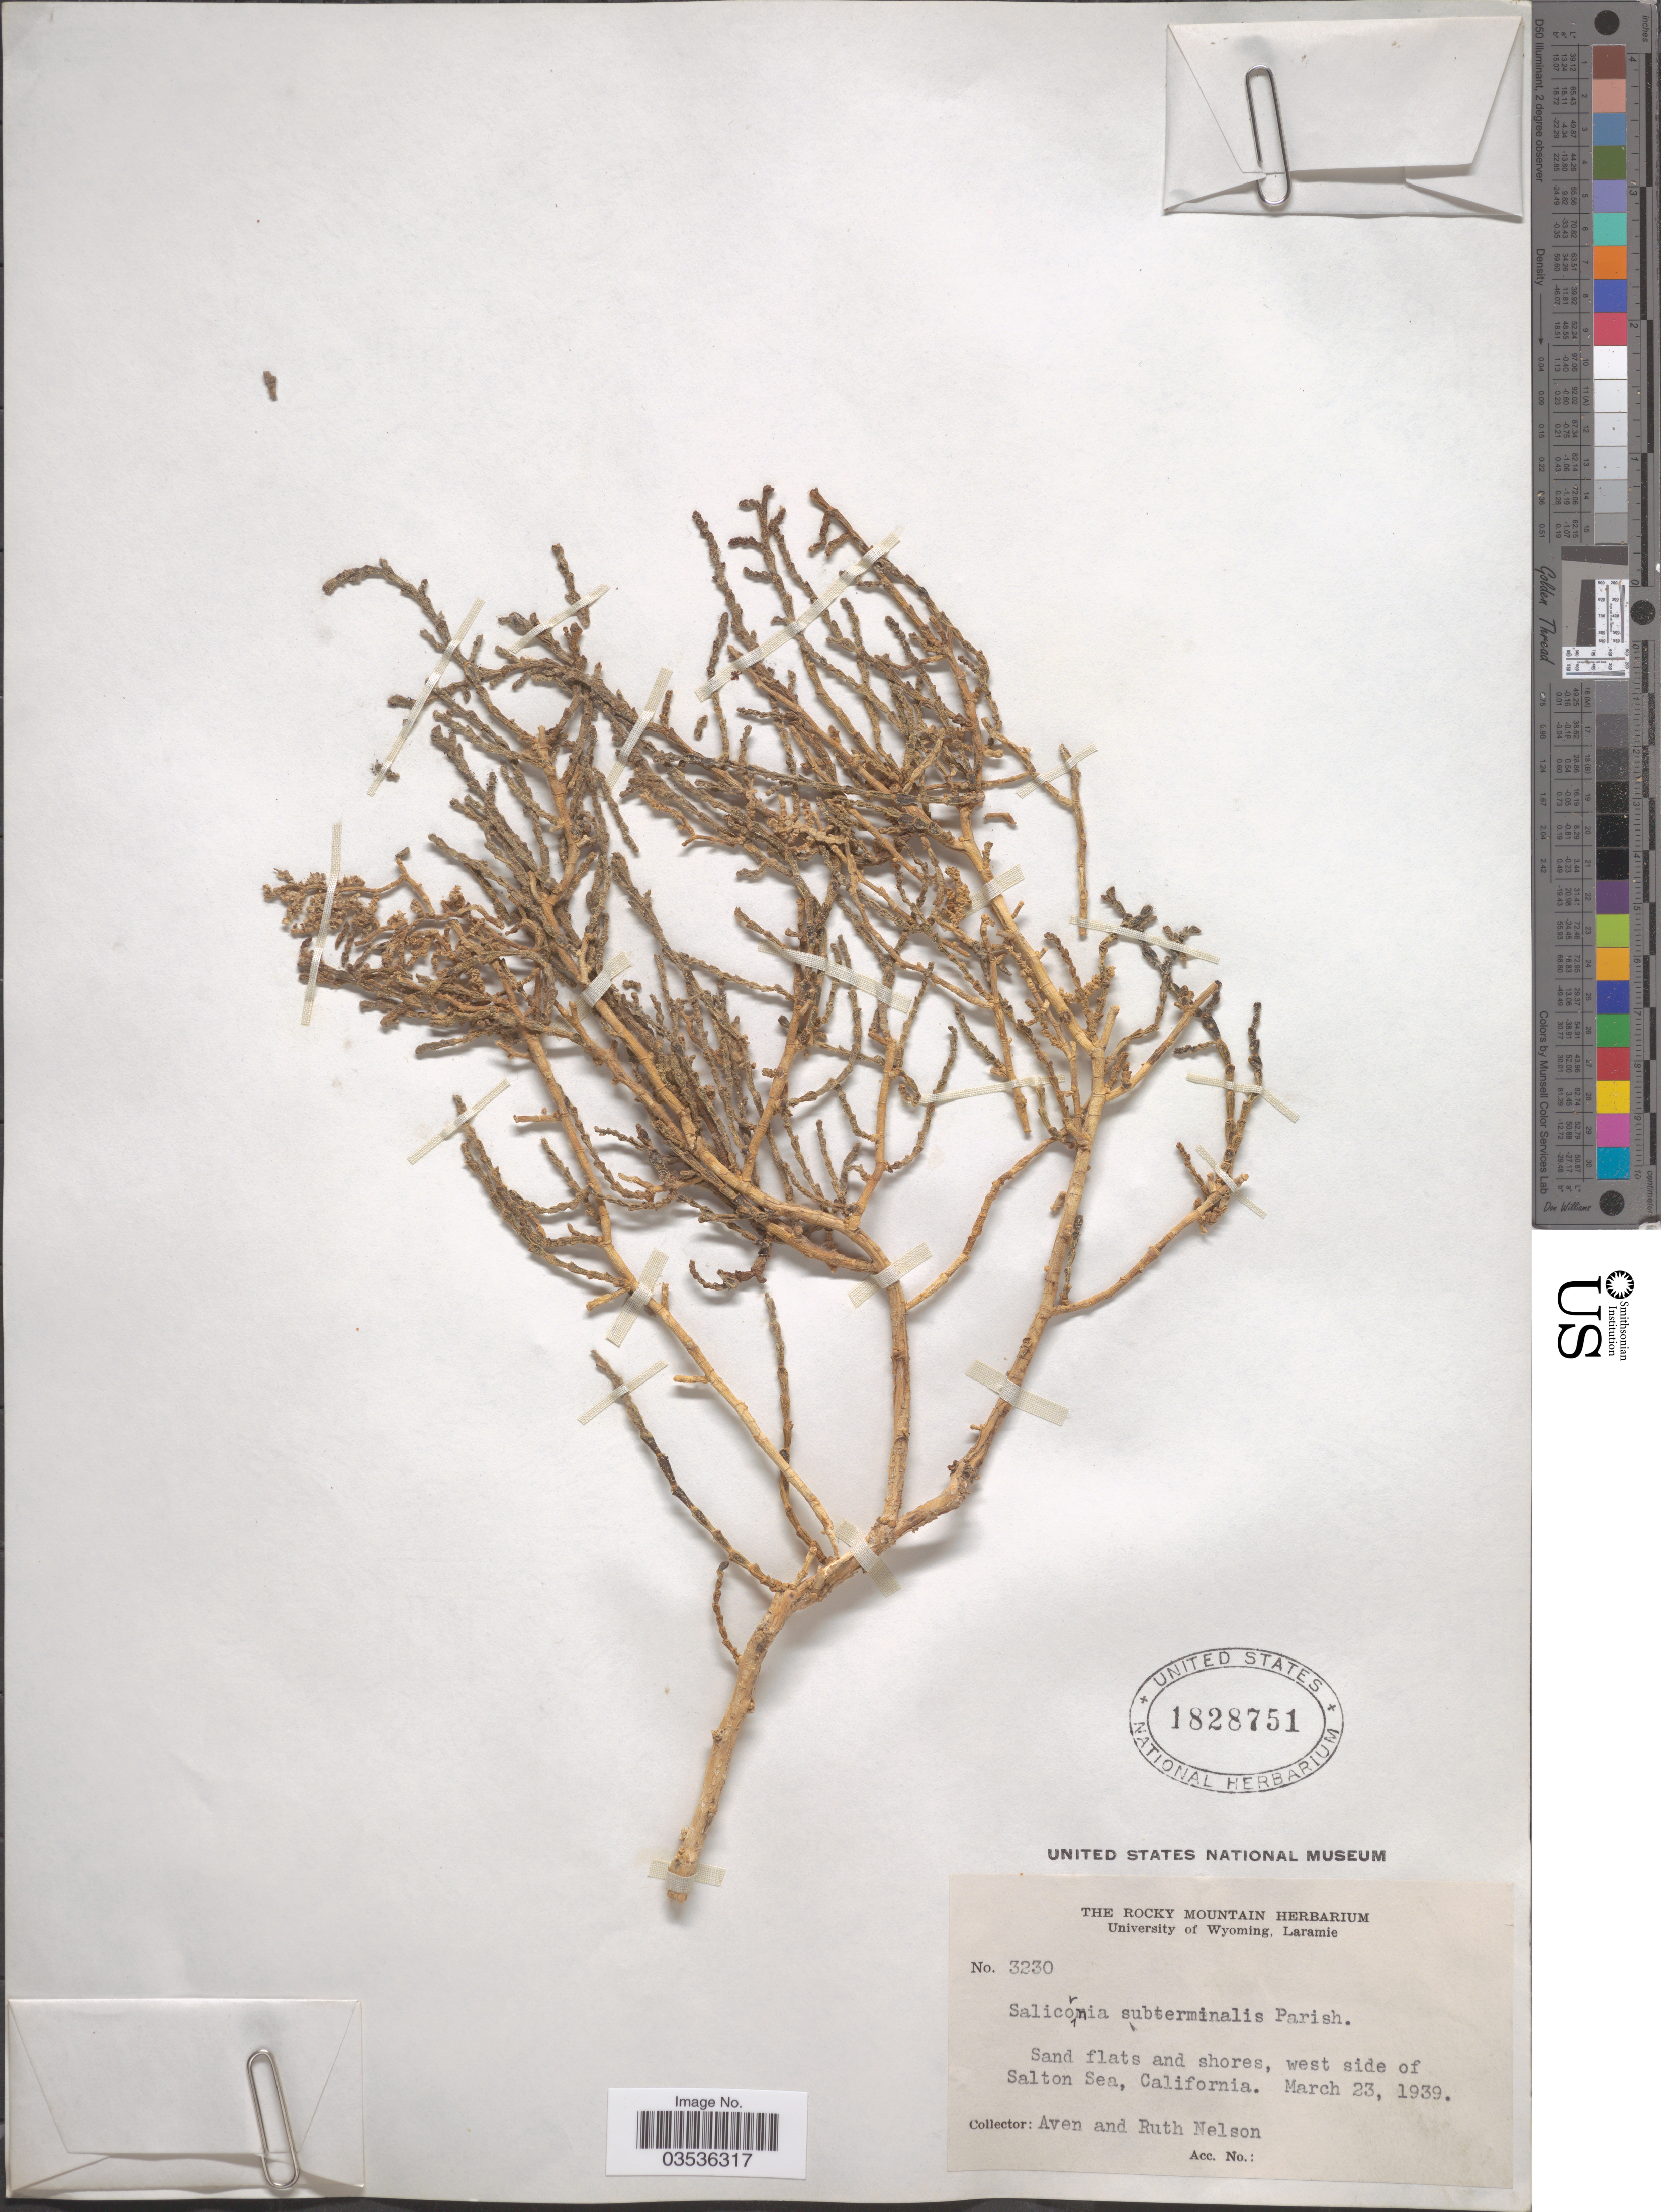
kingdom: Plantae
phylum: Tracheophyta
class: Magnoliopsida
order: Caryophyllales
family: Amaranthaceae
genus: Arthroceras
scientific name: Arthroceras subterminale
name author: (Parish) Piirainen & G. Kadereit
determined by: Strong, Mark T., (BOT), Smithsonian Institution - National Museum of Natural History (UNITED STATES)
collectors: A. Nelson & R. A. Nelson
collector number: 3230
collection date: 1939-03-23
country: United States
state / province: California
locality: West side of Salton Sea.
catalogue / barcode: US 1828751